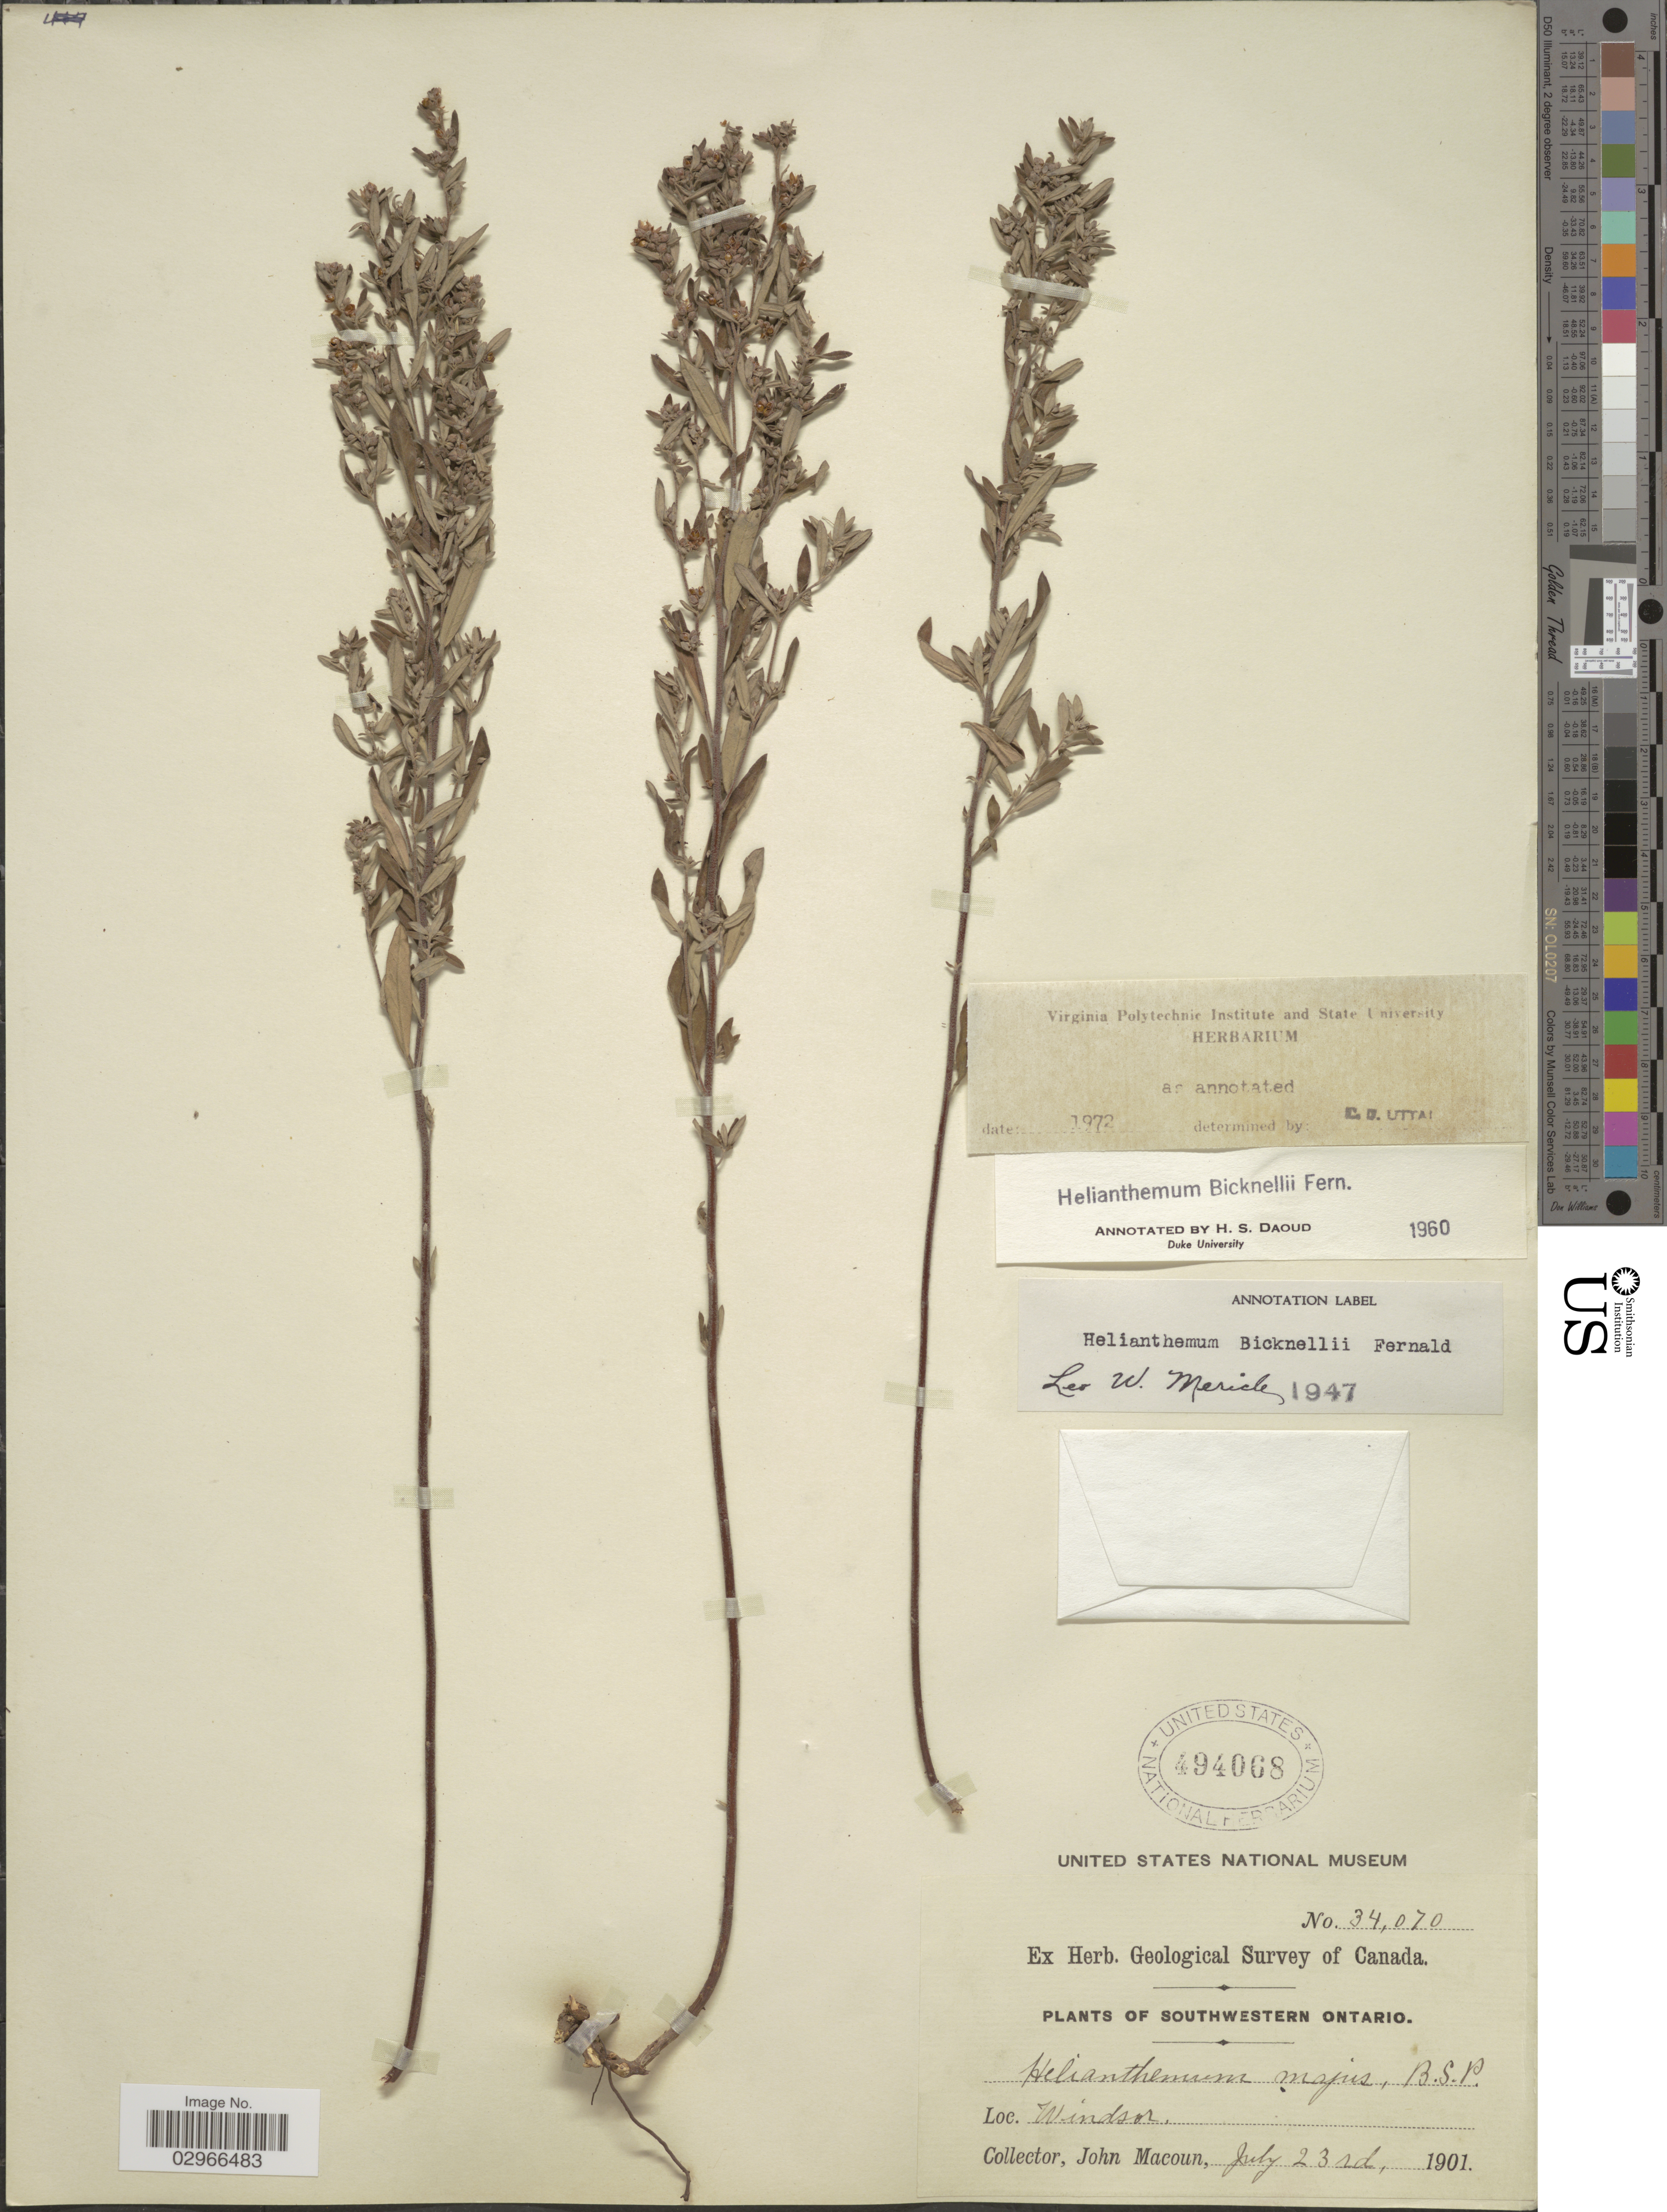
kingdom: Plantae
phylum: Tracheophyta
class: Magnoliopsida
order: Malvales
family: Cistaceae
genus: Helianthemum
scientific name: Helianthemum bicknellii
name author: Fernald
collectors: J. Macoun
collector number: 34070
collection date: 1901-07-23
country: Canada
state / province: Ontario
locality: Southwestern Ontario. Windsor.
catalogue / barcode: US 494068